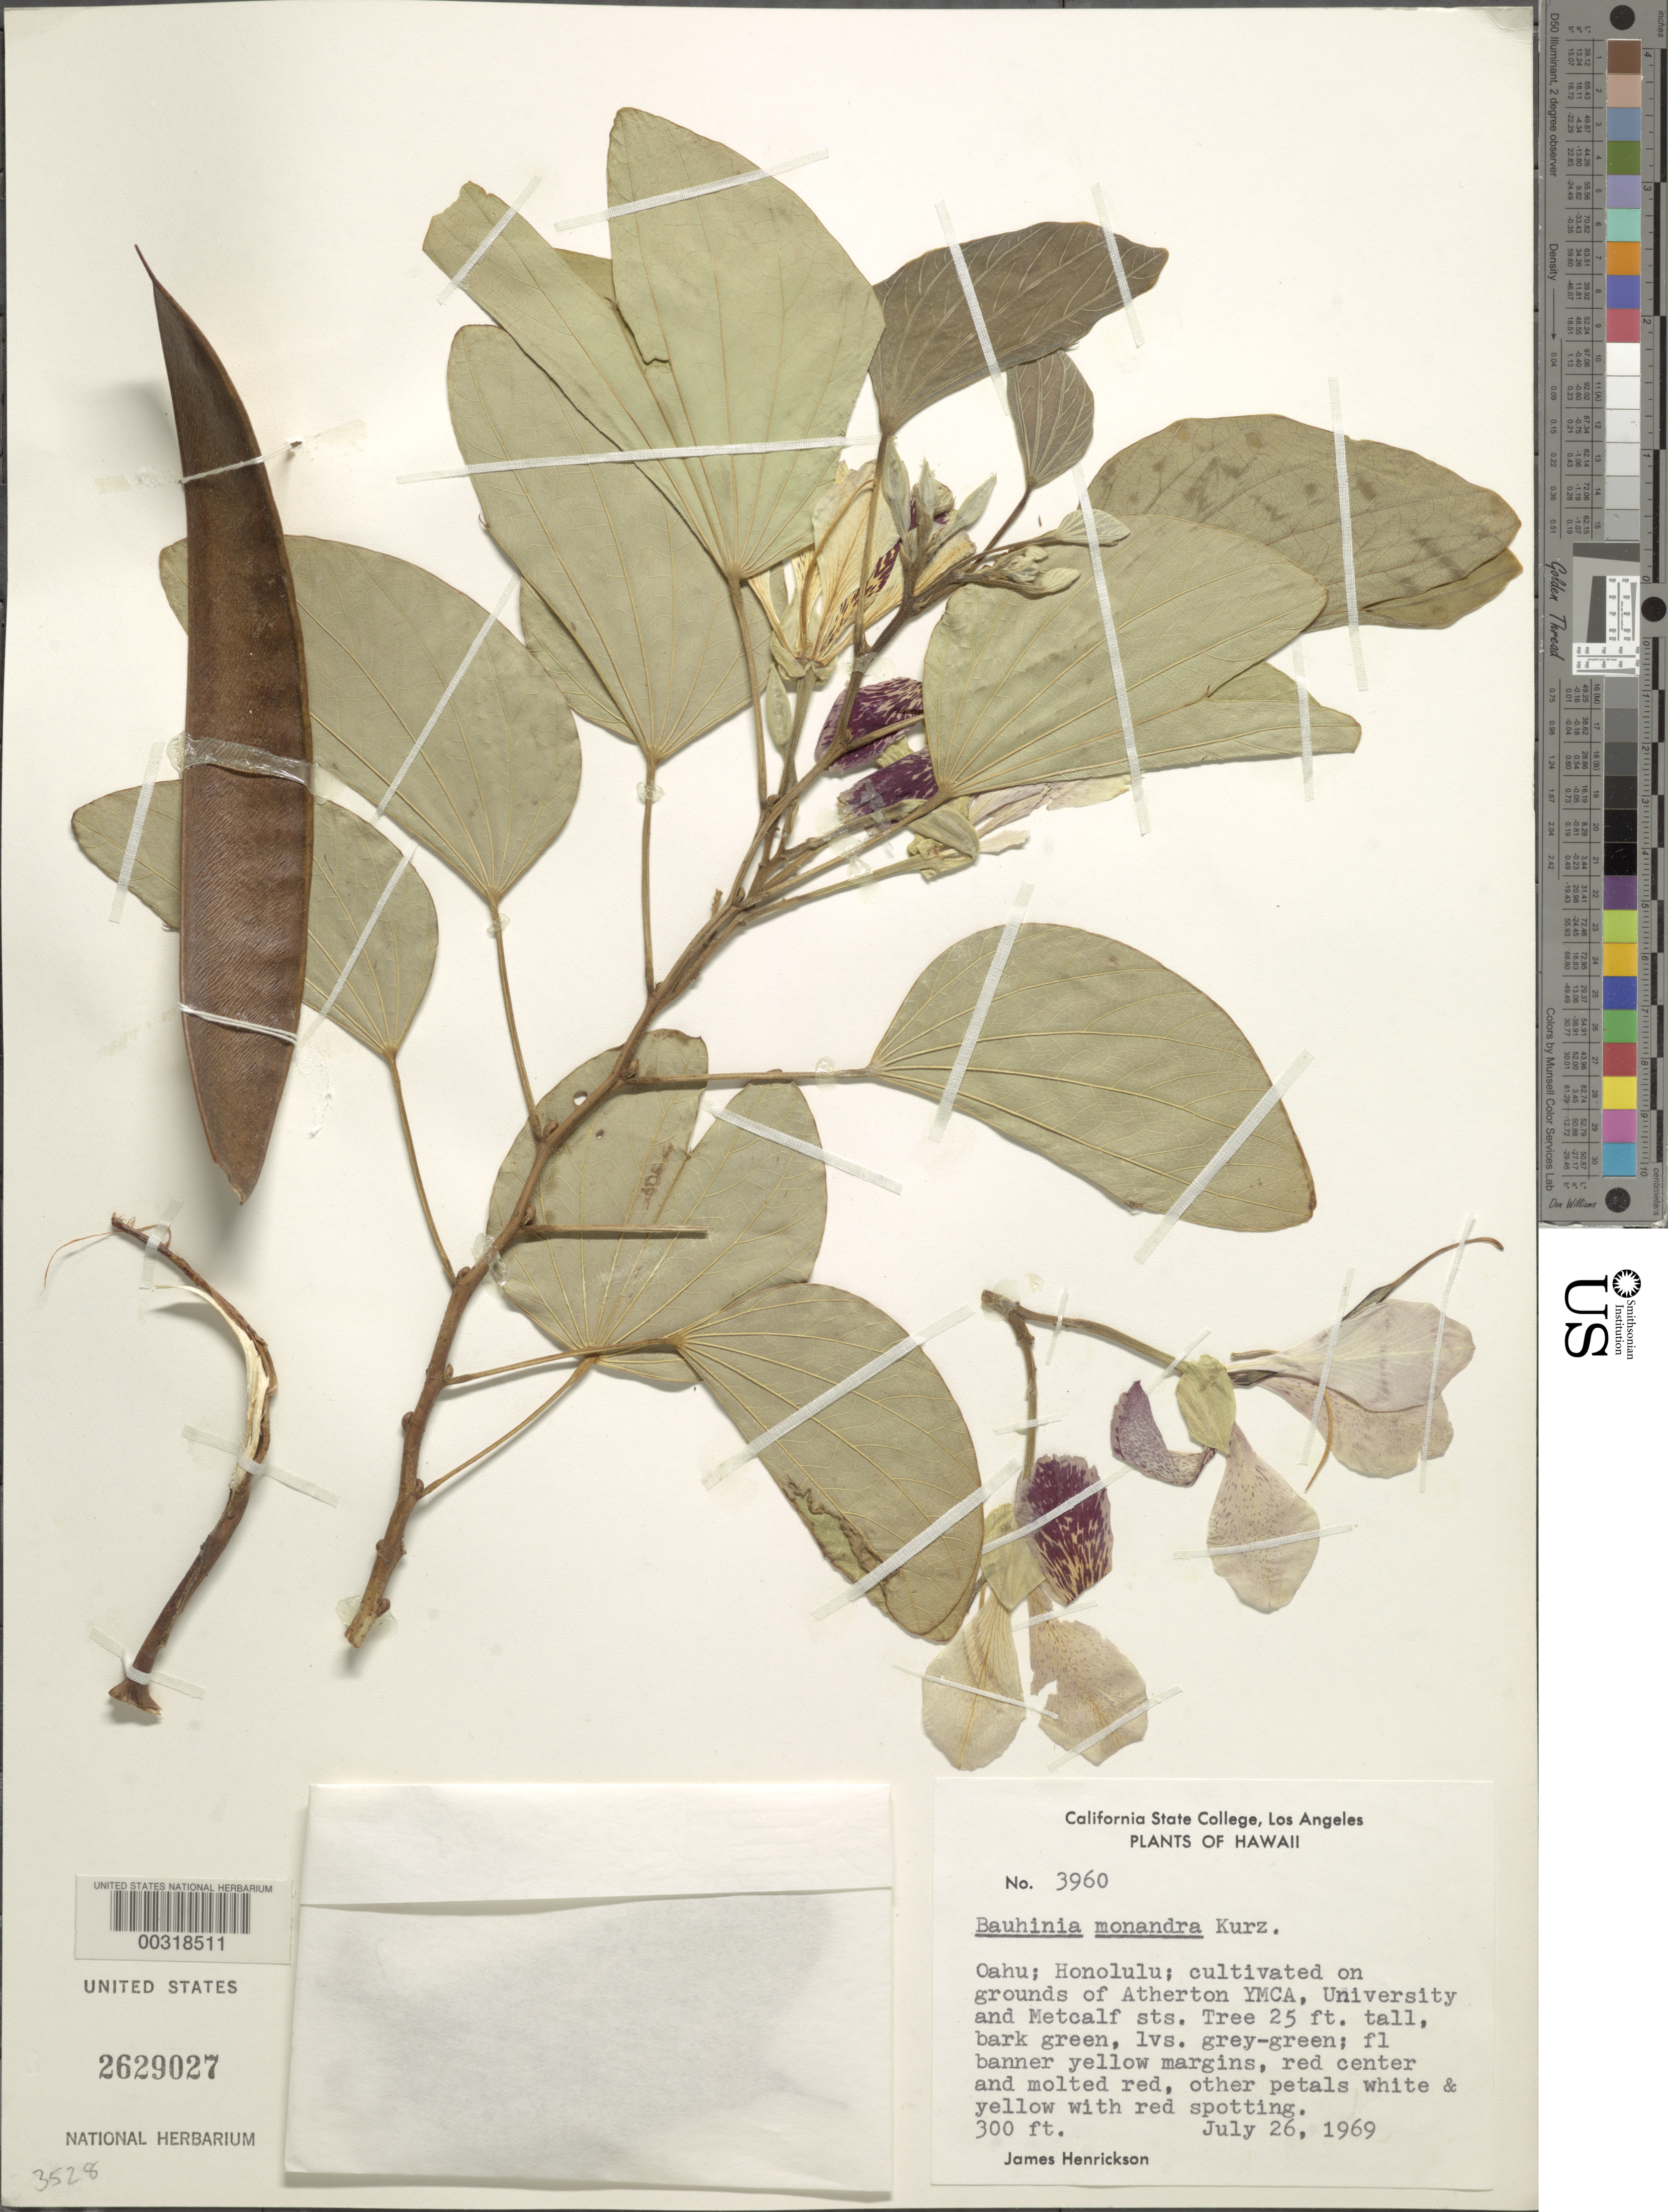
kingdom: Plantae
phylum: Tracheophyta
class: Magnoliopsida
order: Fabales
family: Fabaceae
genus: Bauhinia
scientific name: Bauhinia monandra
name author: Kurz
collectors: J. S. Henrickson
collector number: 3960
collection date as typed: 26 Jul 1969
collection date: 1969-07-26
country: United States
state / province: Hawaii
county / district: Honolulu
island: Oahu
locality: On grounds of atherton ymca, university and metcalf sts.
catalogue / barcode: US 2629027